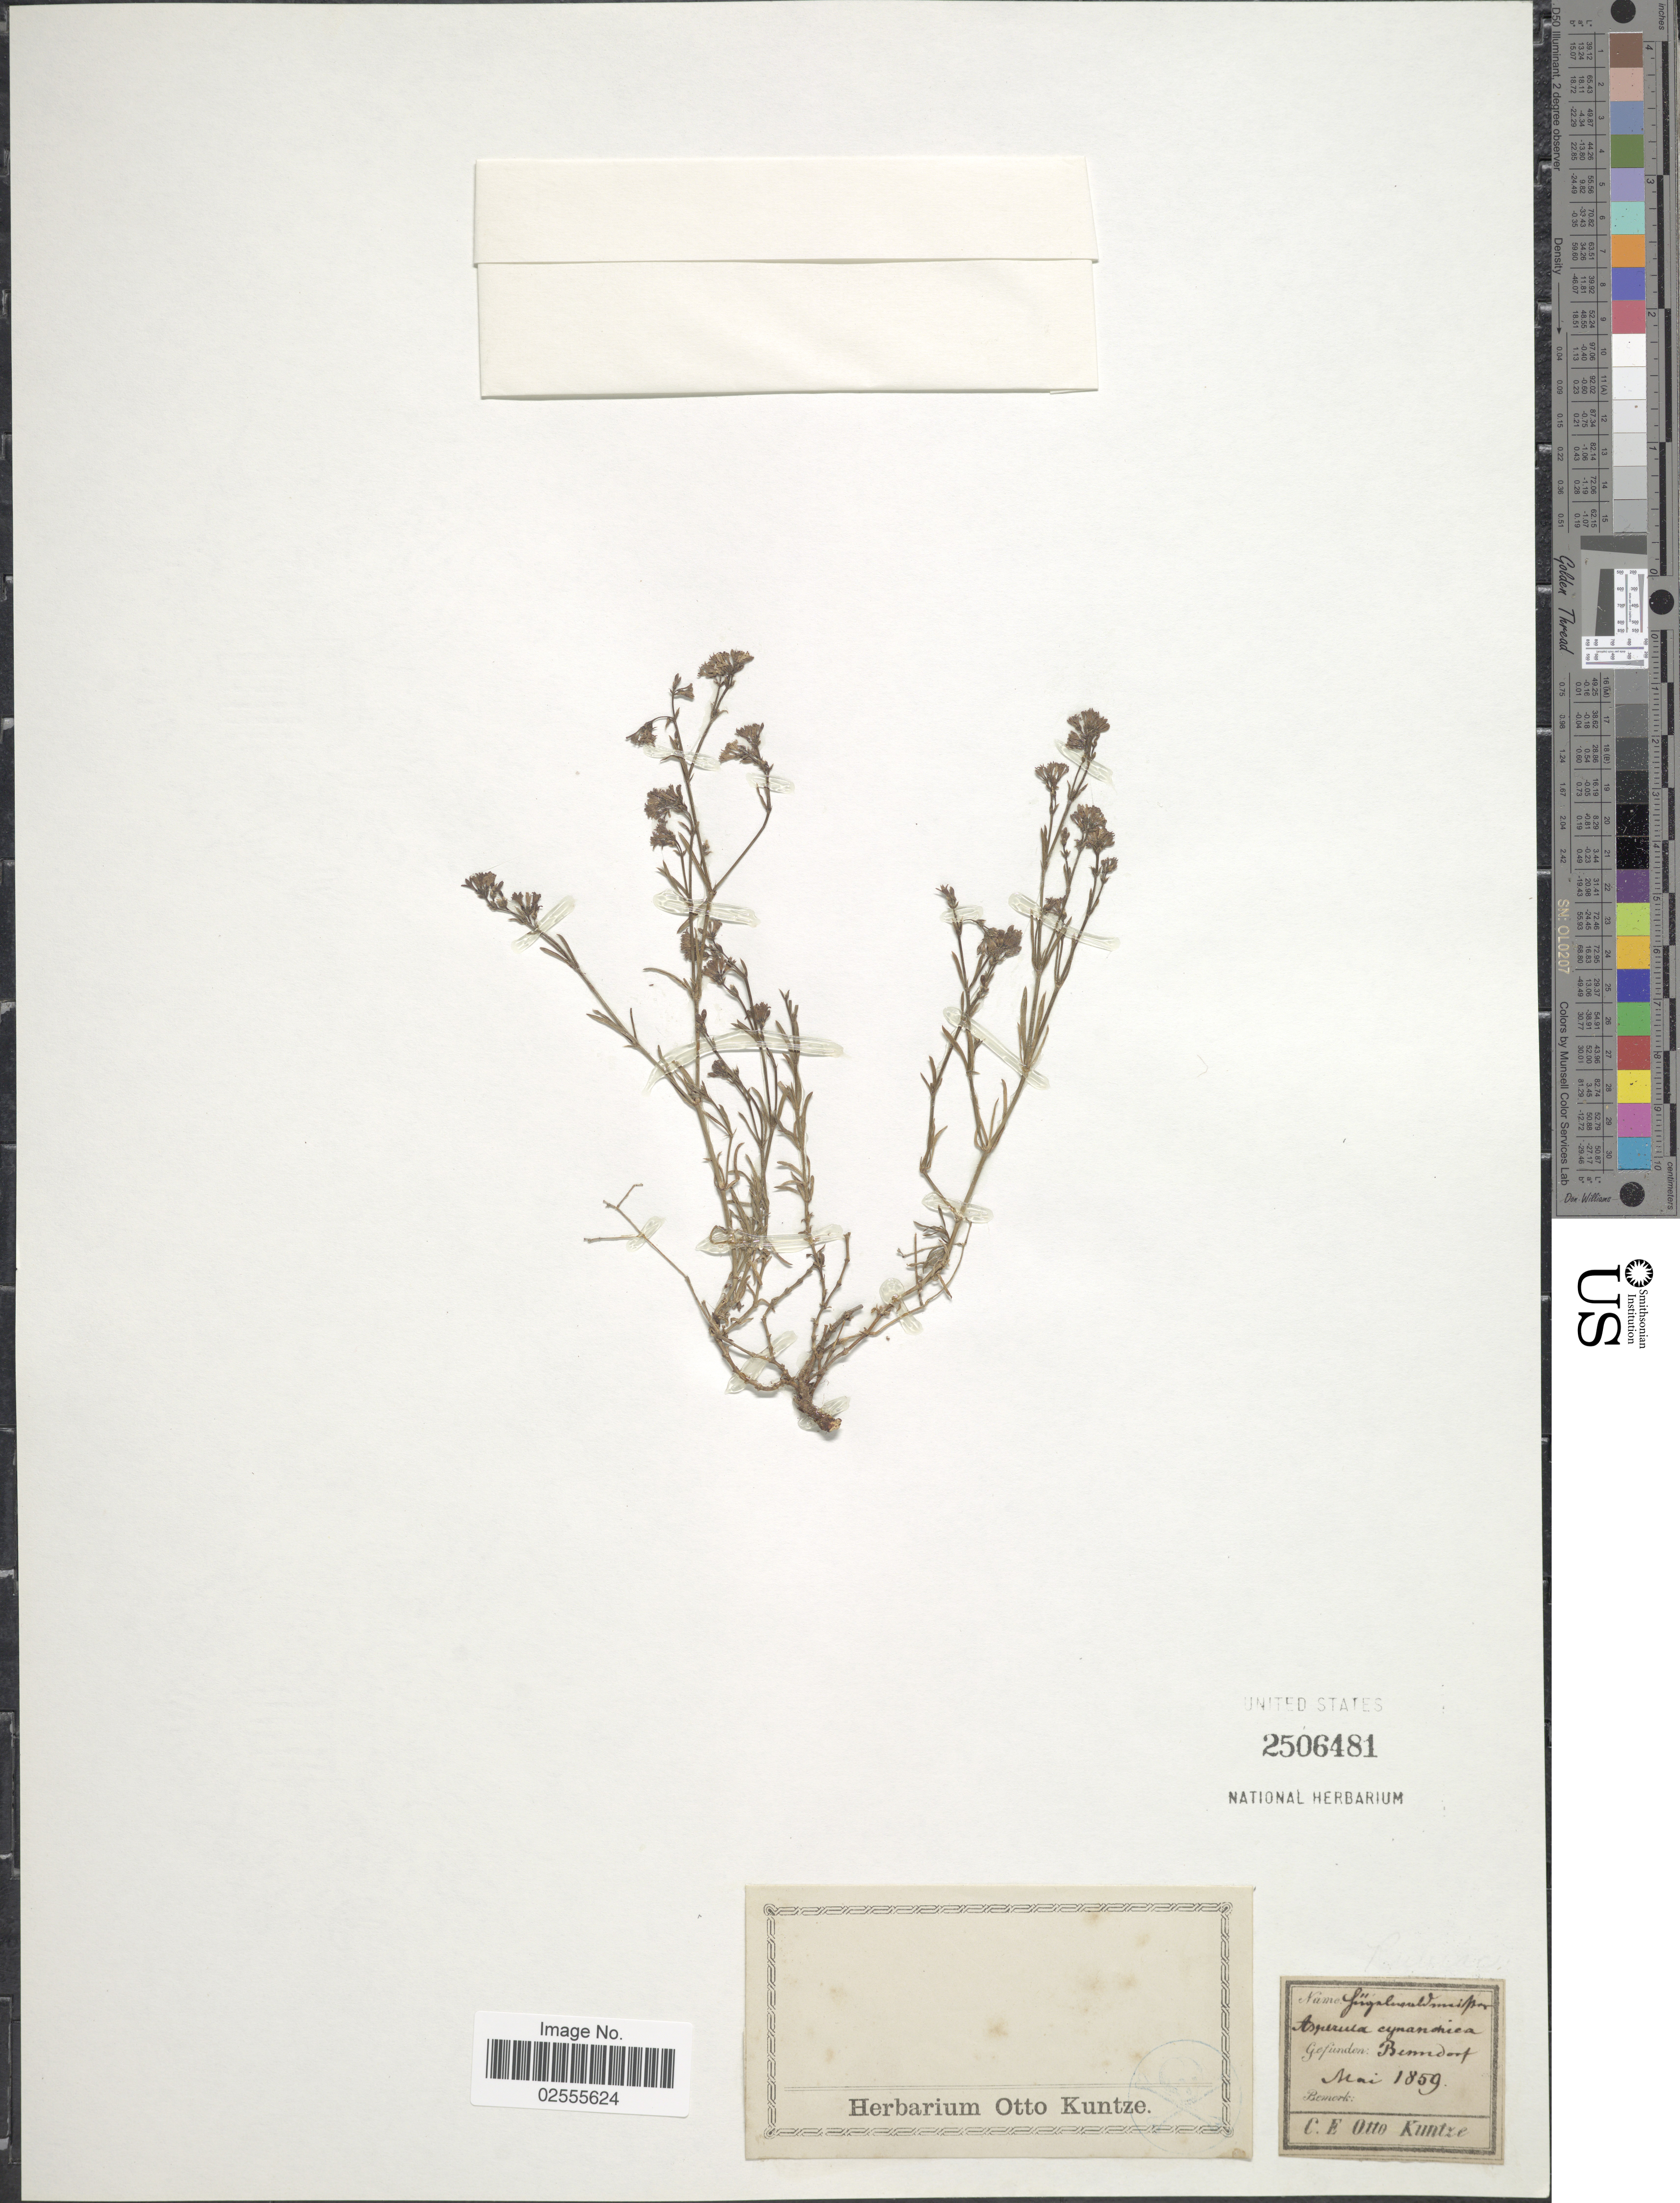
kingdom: Plantae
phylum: Tracheophyta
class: Magnoliopsida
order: Gentianales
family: Rubiaceae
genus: Asperula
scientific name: Asperula cynanchica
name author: L.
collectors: C.E.O. Kuntze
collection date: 1859-05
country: Austria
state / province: Niederosterreich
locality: Berndorf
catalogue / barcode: US 2506481